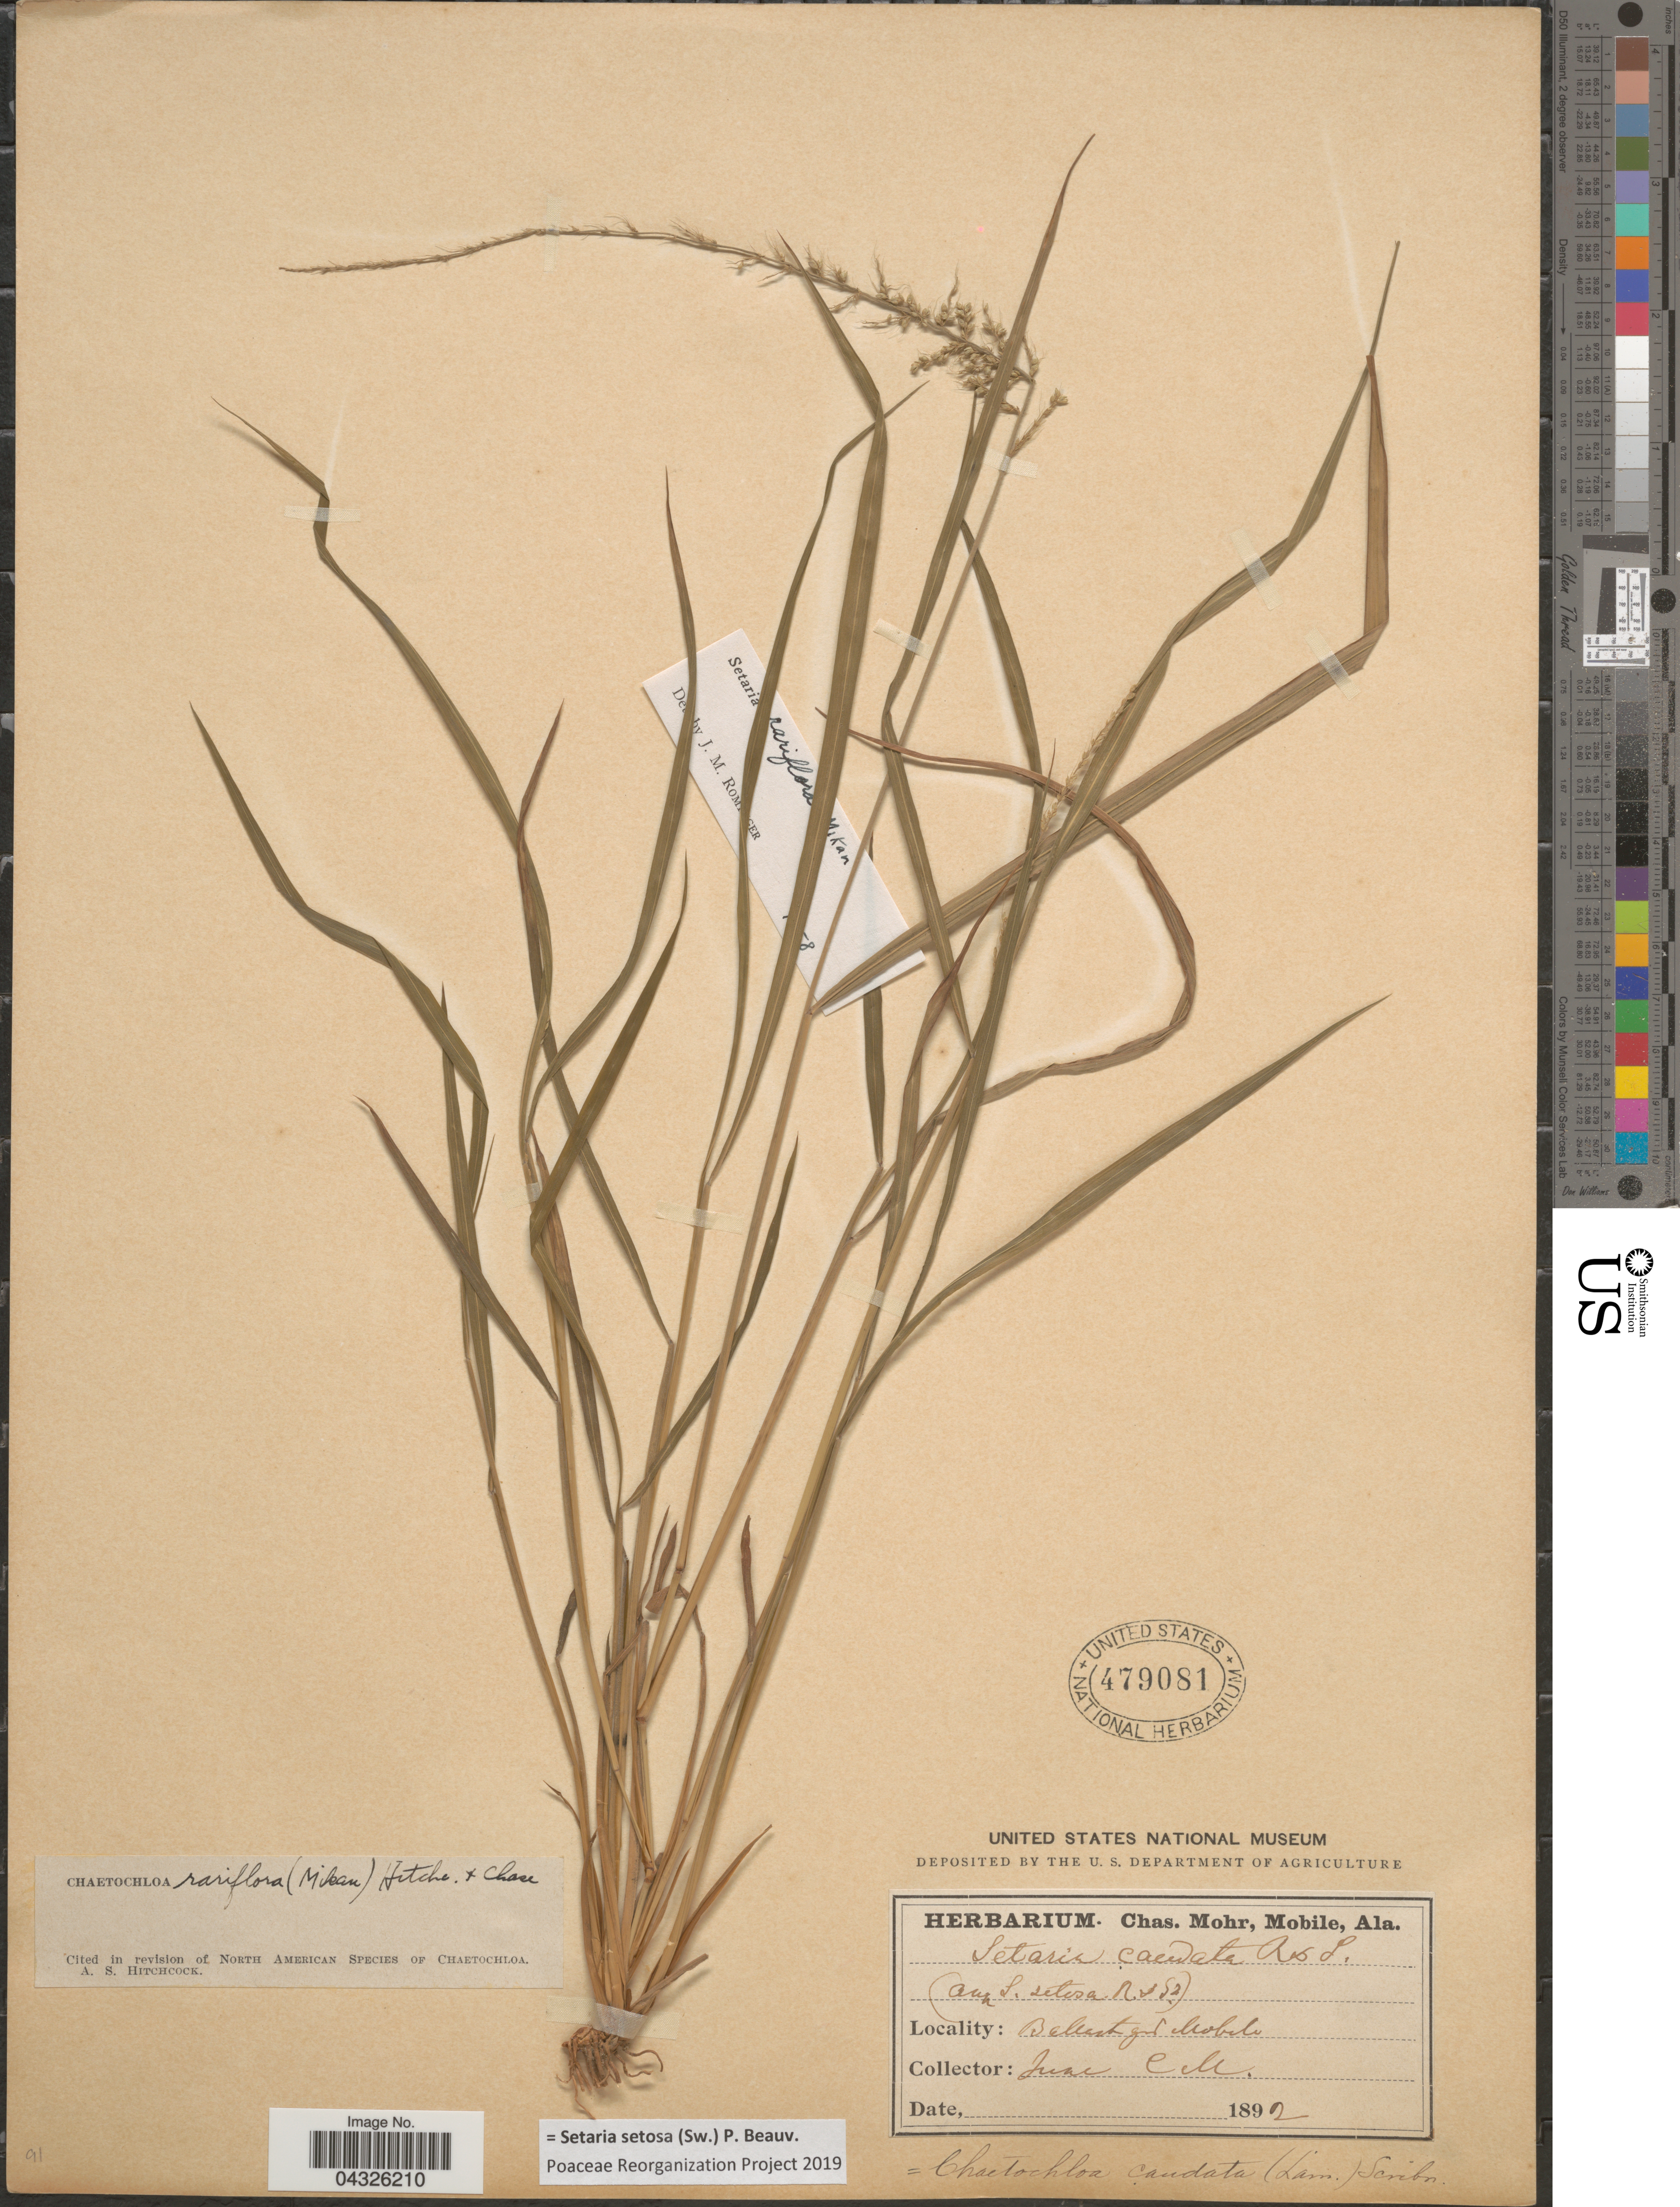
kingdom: Plantae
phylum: Tracheophyta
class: Liliopsida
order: Poales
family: Poaceae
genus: Setaria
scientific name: Setaria setosa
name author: (Sw.) P. Beauv.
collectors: Mohr, C. T. (herbarium)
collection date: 1892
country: United States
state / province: Alabama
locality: Ballast gr Mobile.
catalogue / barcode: US 479081